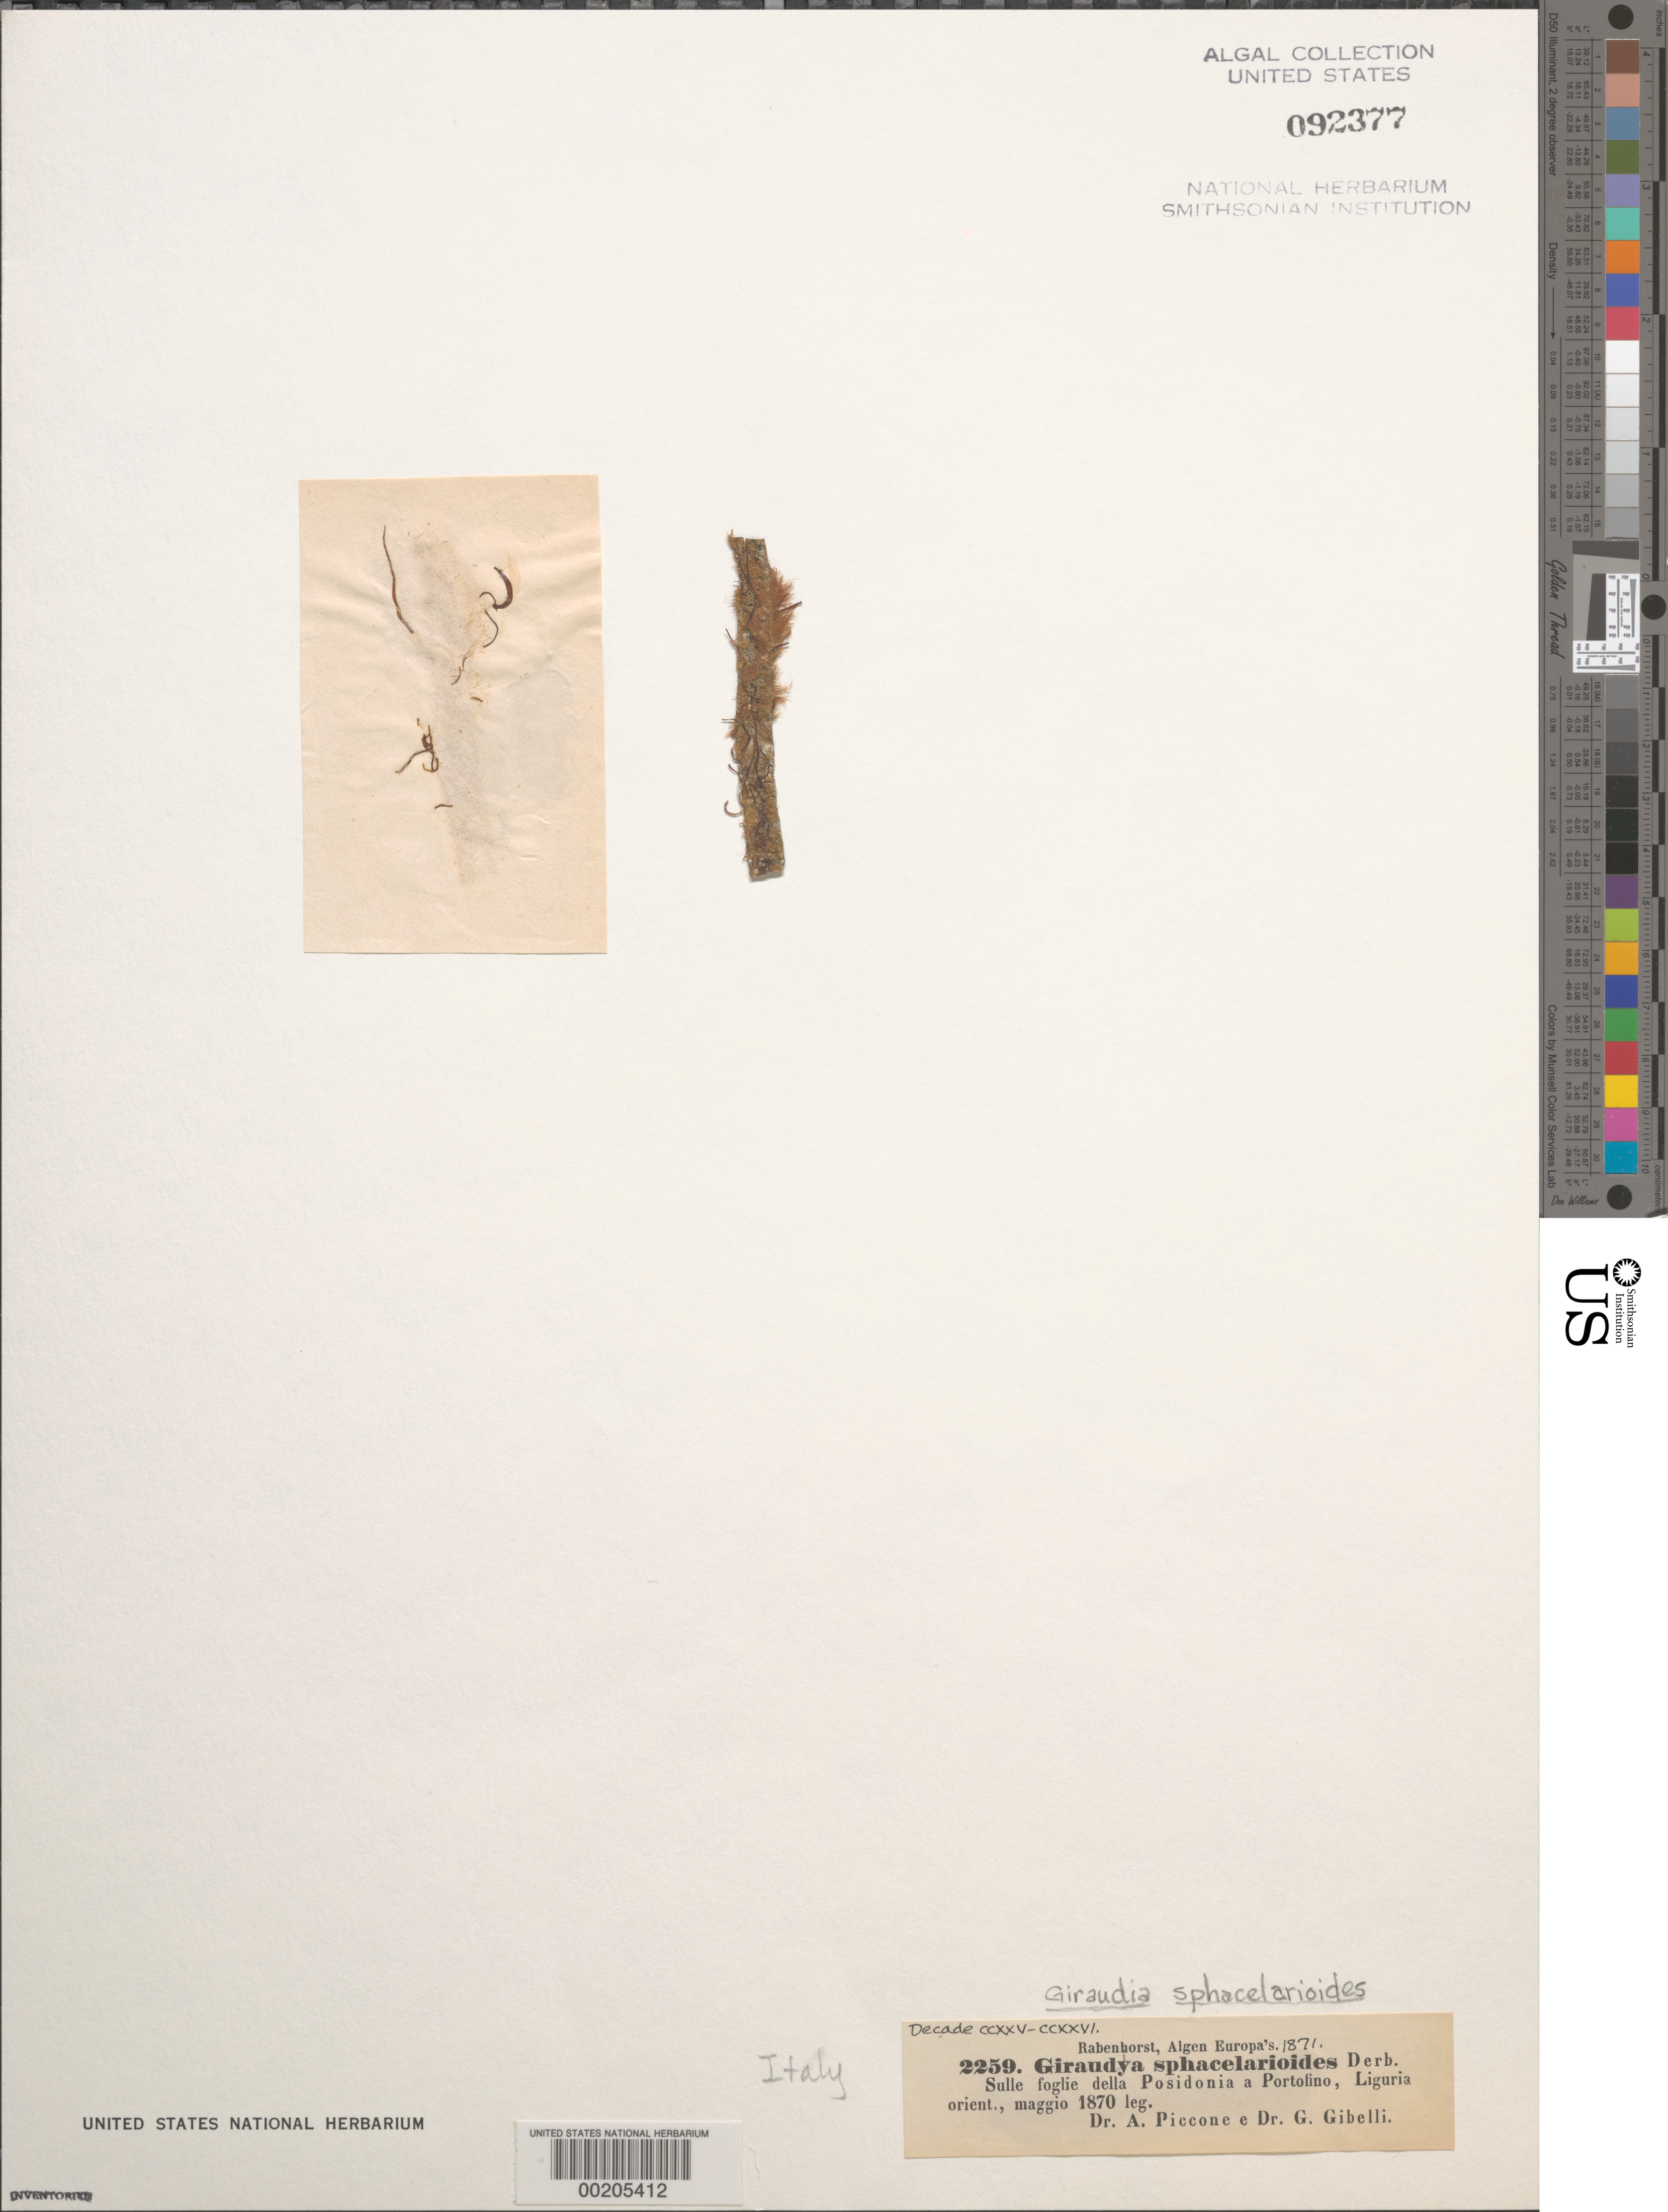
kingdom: Chromista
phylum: Ochrophyta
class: Phaeophyceae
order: Dictyosiphonales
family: Giraudiaceae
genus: Giraudia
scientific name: Giraudia sphacelarioides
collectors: A. Piccone & G. Gibelli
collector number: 2259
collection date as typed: May 1870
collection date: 1870-05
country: Italy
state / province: Liguria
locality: Posidonia, portofino, genova province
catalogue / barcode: US 92377